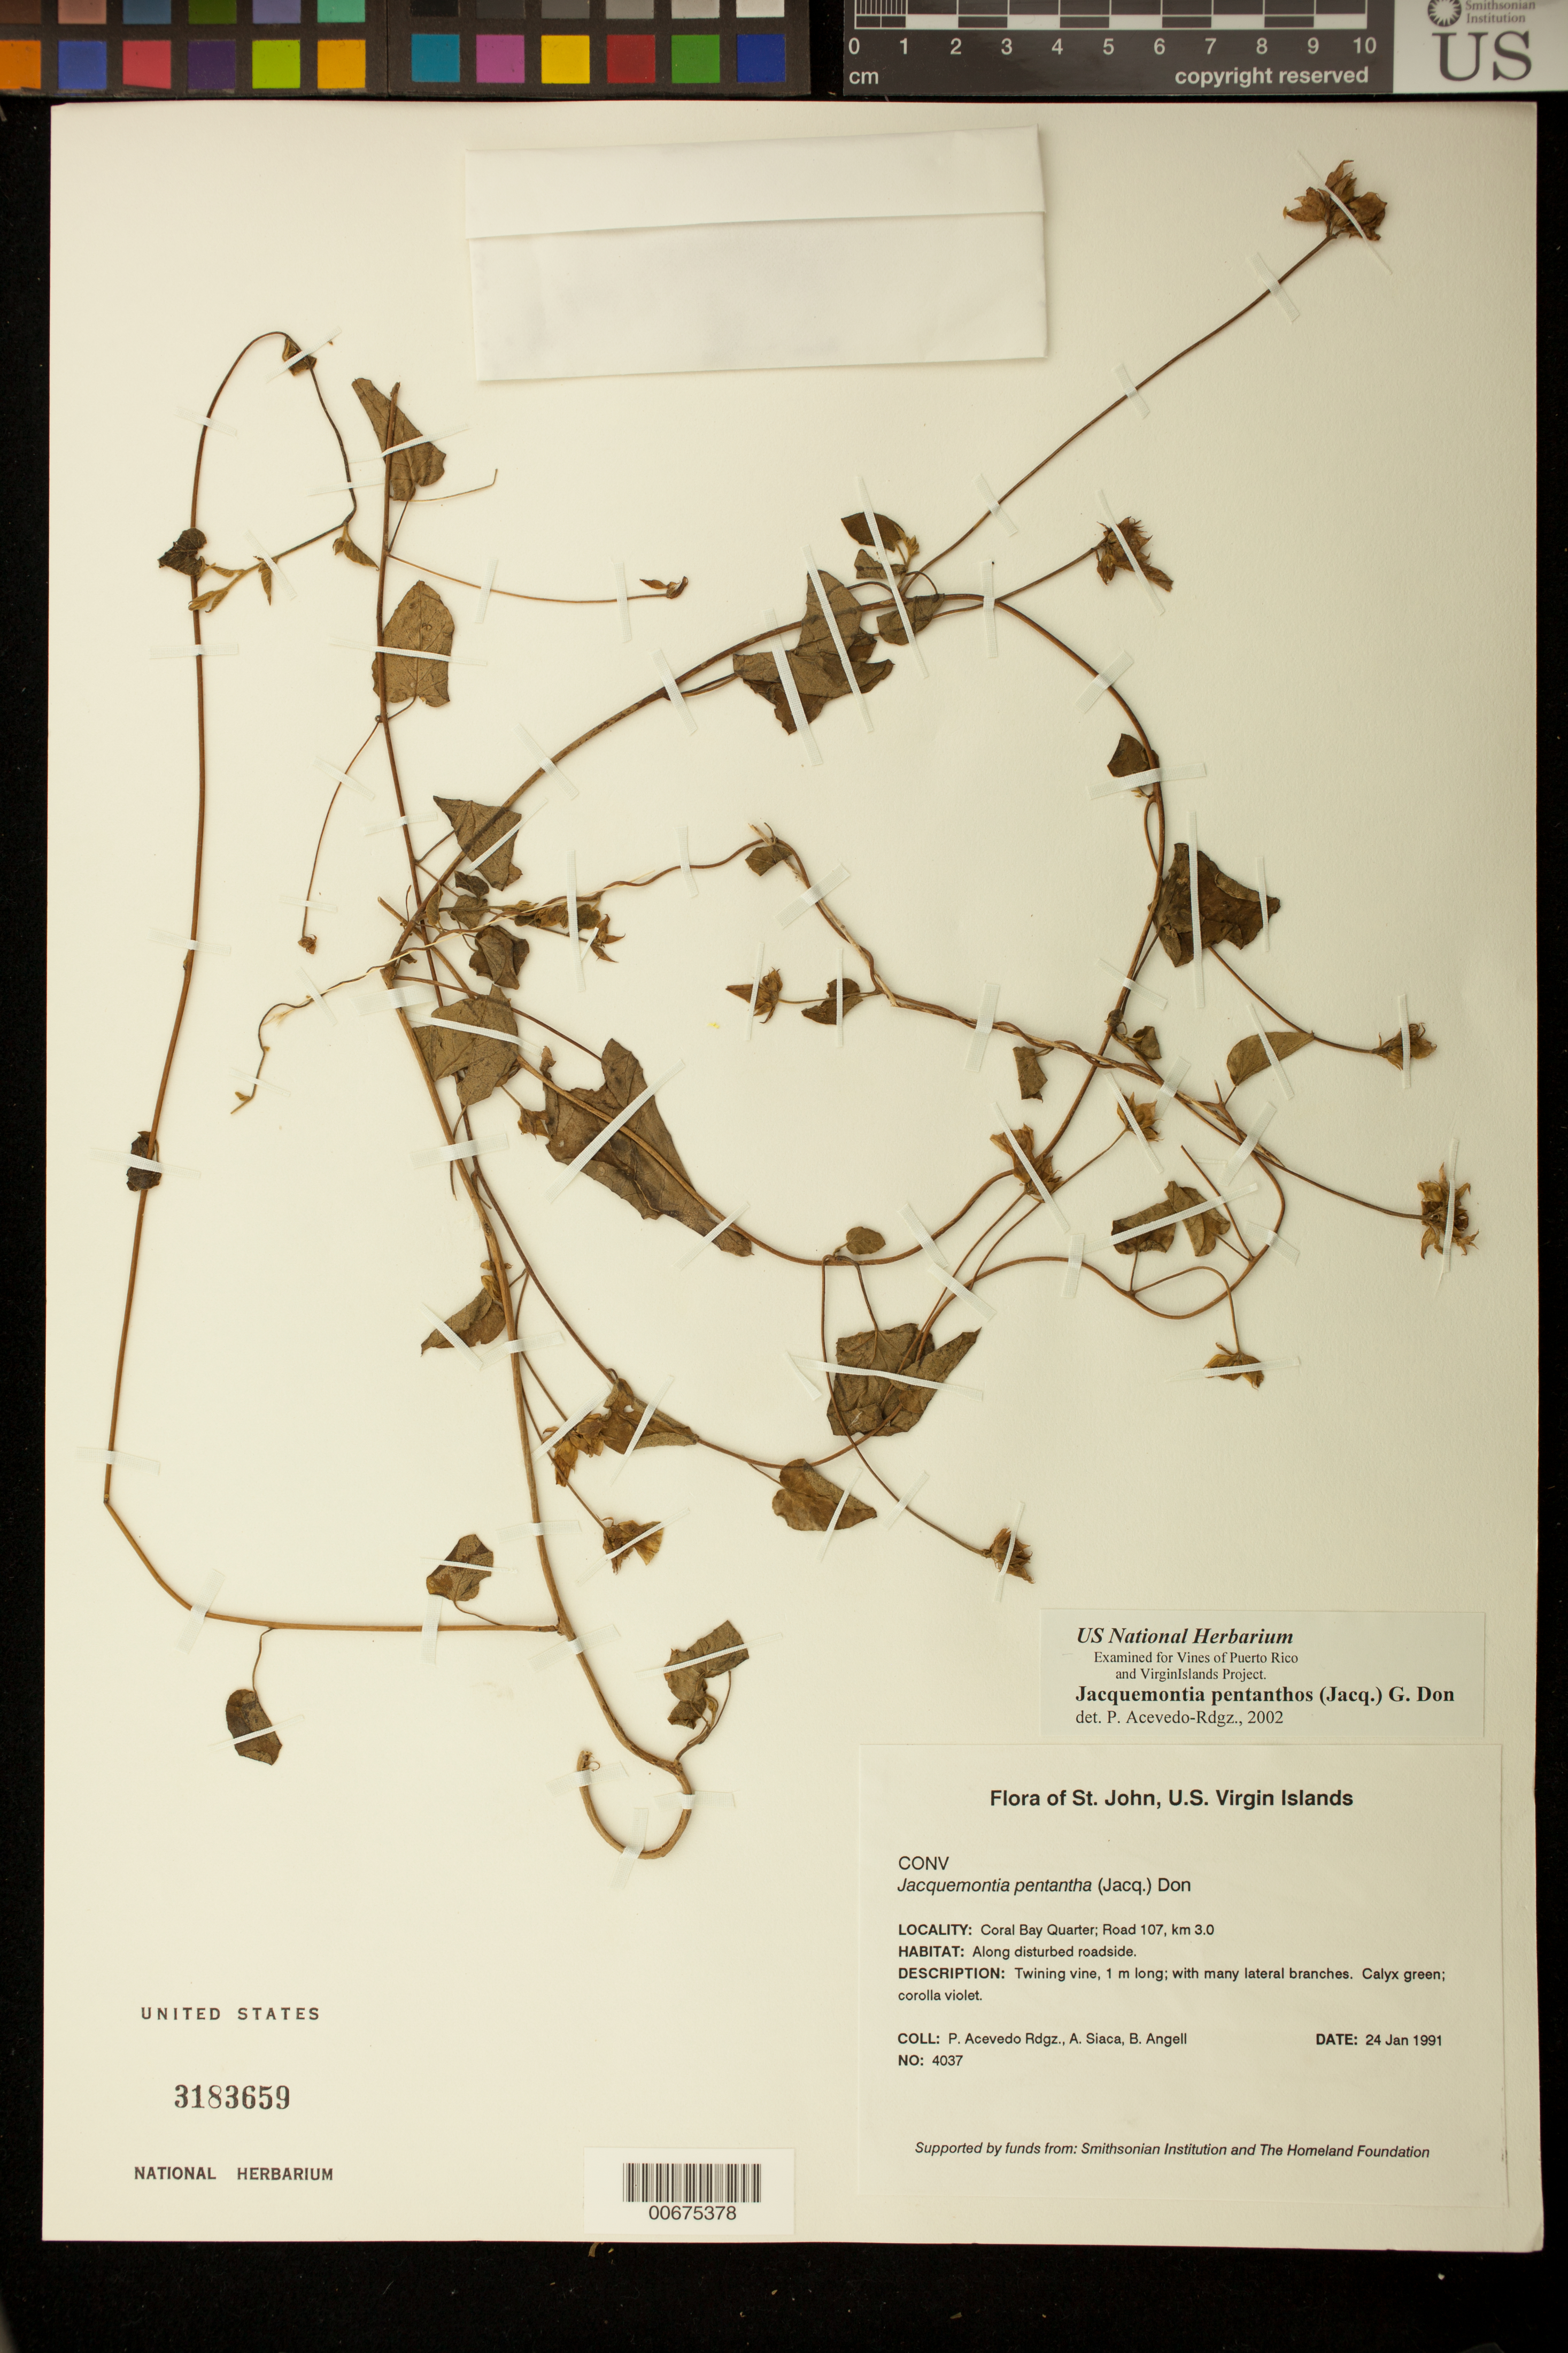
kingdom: Plantae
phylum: Tracheophyta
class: Magnoliopsida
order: Solanales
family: Convolvulaceae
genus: Jacquemontia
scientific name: Jacquemontia pentanthos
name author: (Jacq.) G. Don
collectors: P. Acevedo-Rodr., A. Siaca & Bobbi Angell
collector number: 4037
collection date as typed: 24 Jan 1991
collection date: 1991-01-24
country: U.S. Virgin Islands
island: St. John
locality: Coral Bay Quarter; Road 107, km 3.0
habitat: Along disturbed roadside.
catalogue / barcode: US 3183659